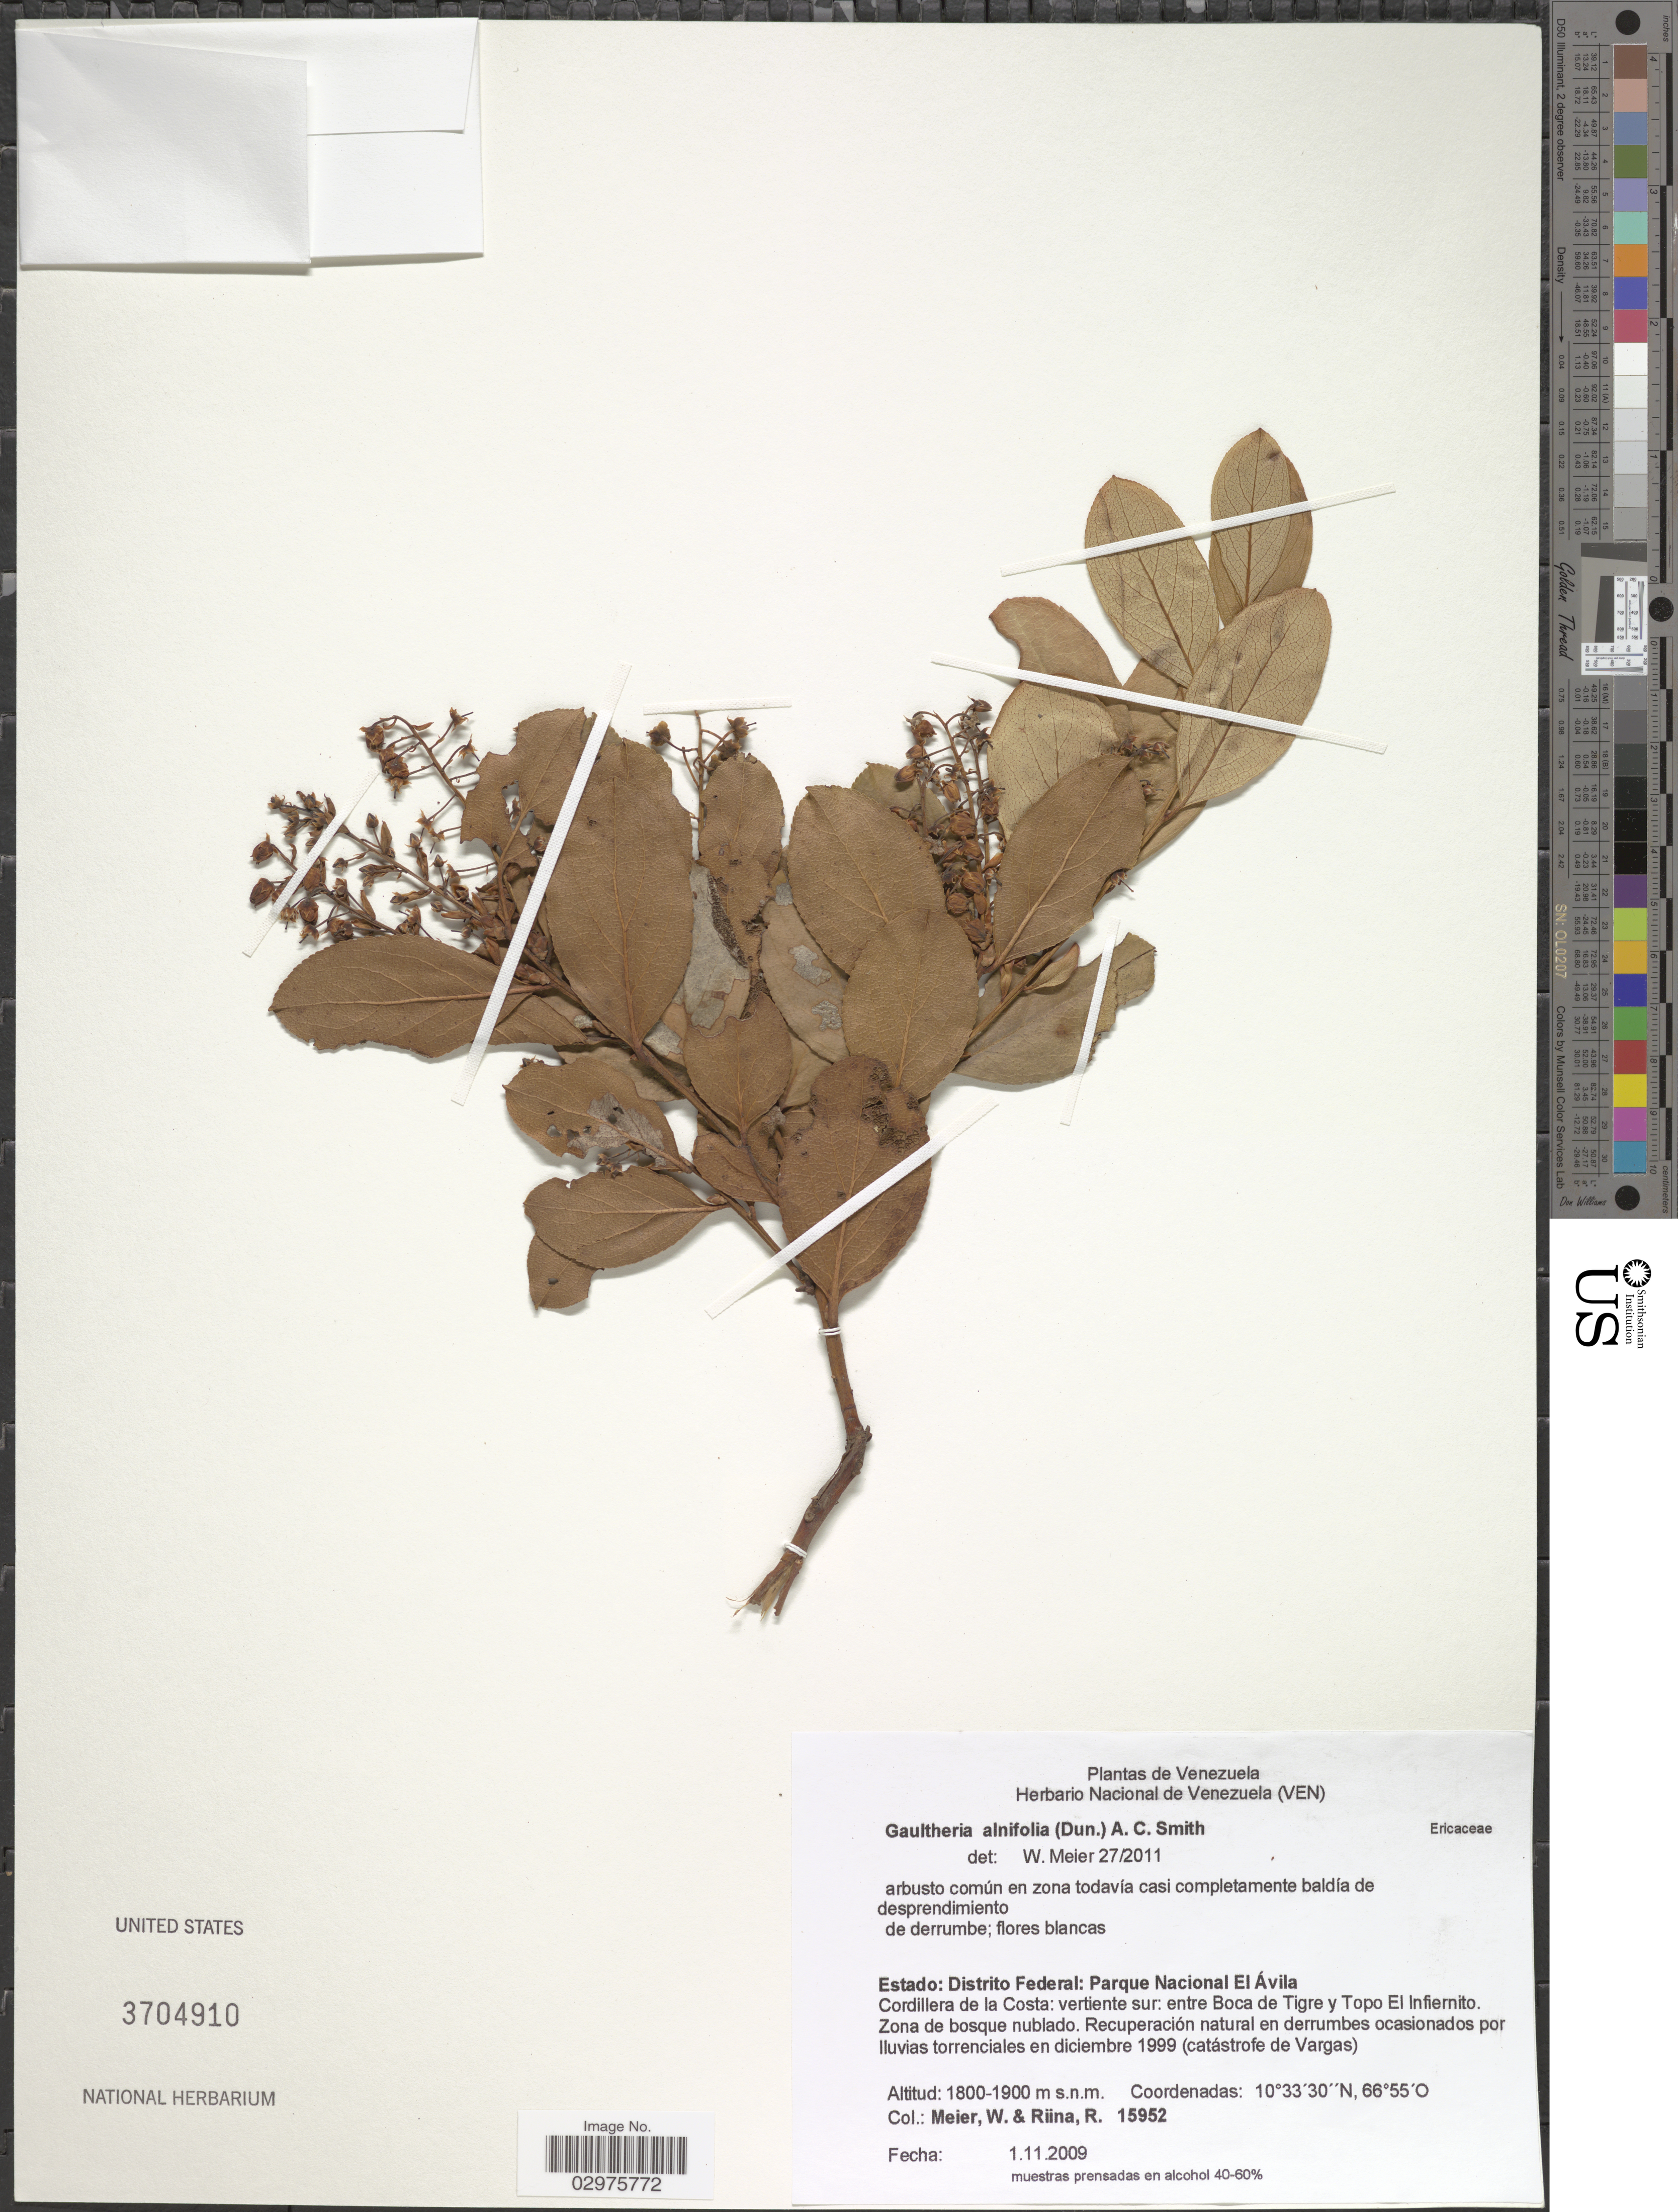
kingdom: Plantae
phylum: Tracheophyta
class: Magnoliopsida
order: Ericales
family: Ericaceae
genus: Gaultheria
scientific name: Gaultheria alnifolia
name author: (Dunal) A.C. Sm.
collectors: W. Meier & R. Riina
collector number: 15952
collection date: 2009-11-01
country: Venezuela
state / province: Miranda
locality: Estado: Distrito Federal: Parque Nacional El Ávila. Cordillera de la Costa: vertiente sur: entre Boca de Tigre y Topo El Infiernito. Zona de bosque nublado.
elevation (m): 1800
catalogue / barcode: US 3704910